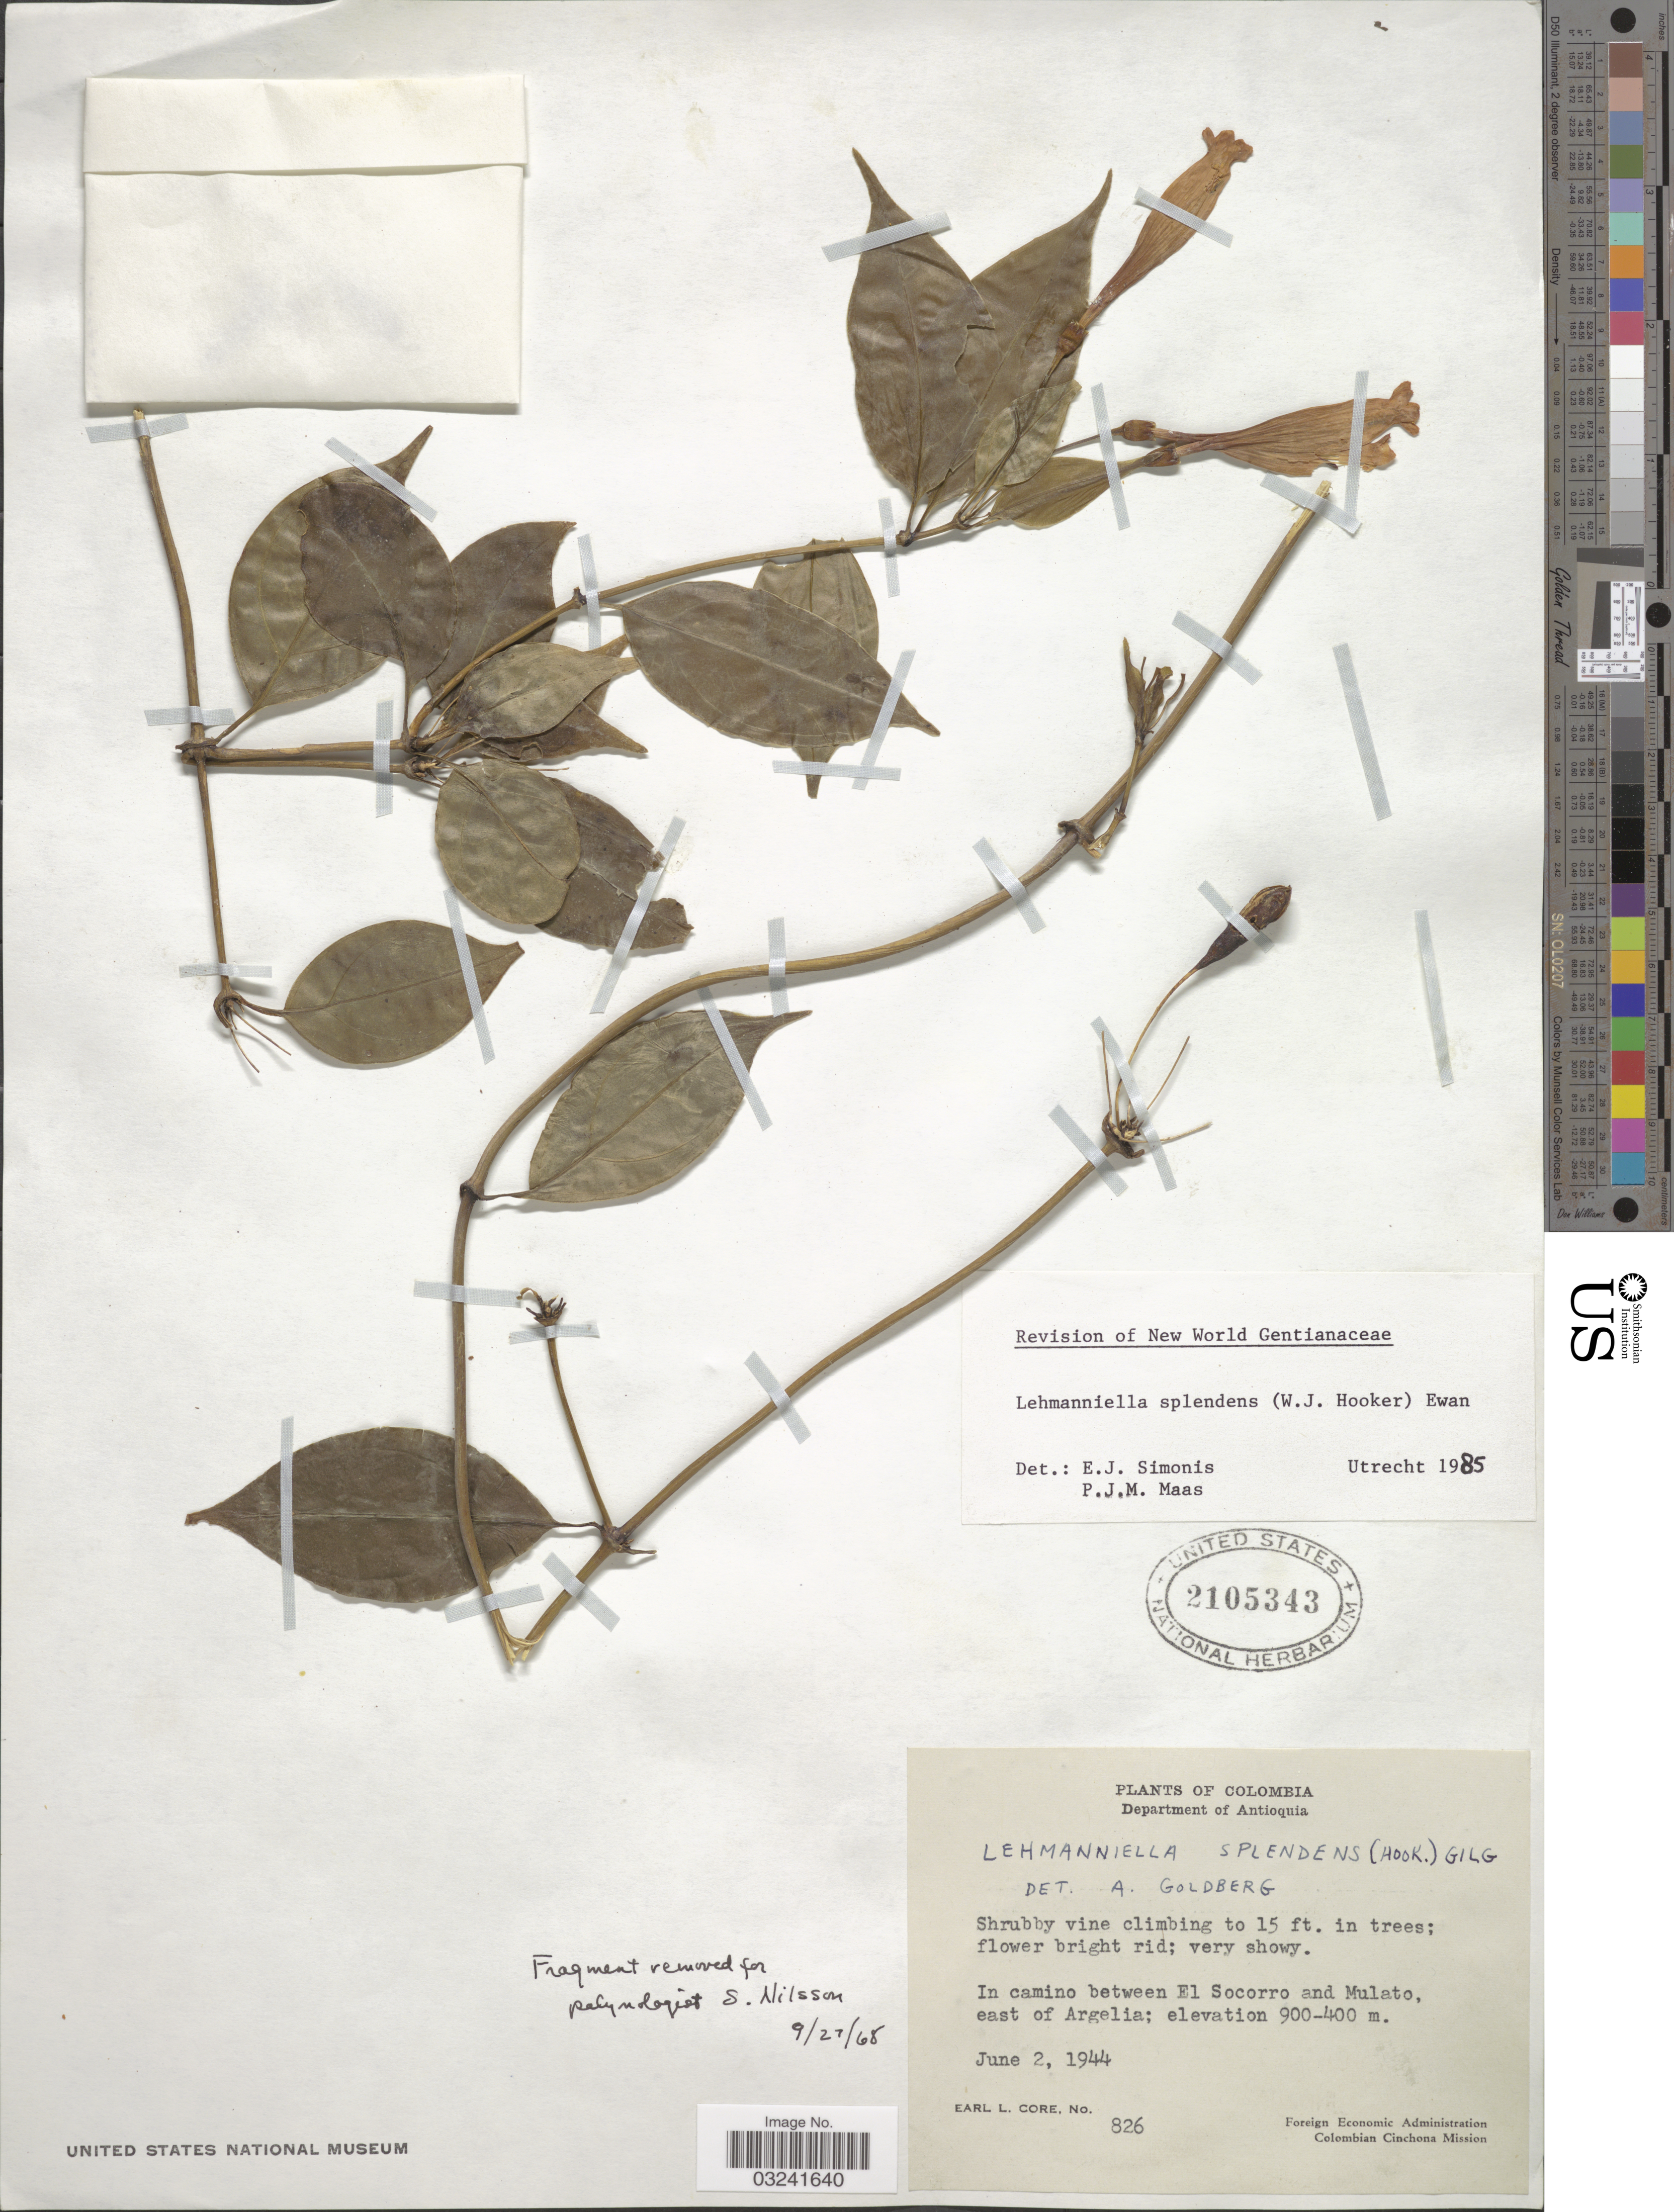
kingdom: Plantae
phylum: Tracheophyta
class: Magnoliopsida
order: Gentianales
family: Gentianaceae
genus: Lehmanniella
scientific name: Lehmanniella splendens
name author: (Hook.) Ewan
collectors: E. L. Core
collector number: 826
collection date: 1944-06-02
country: Colombia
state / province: Antioquia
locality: Department of Antioquia, In camino between El Socorro and Mulato, east of Argelia.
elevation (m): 400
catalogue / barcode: US 2105343